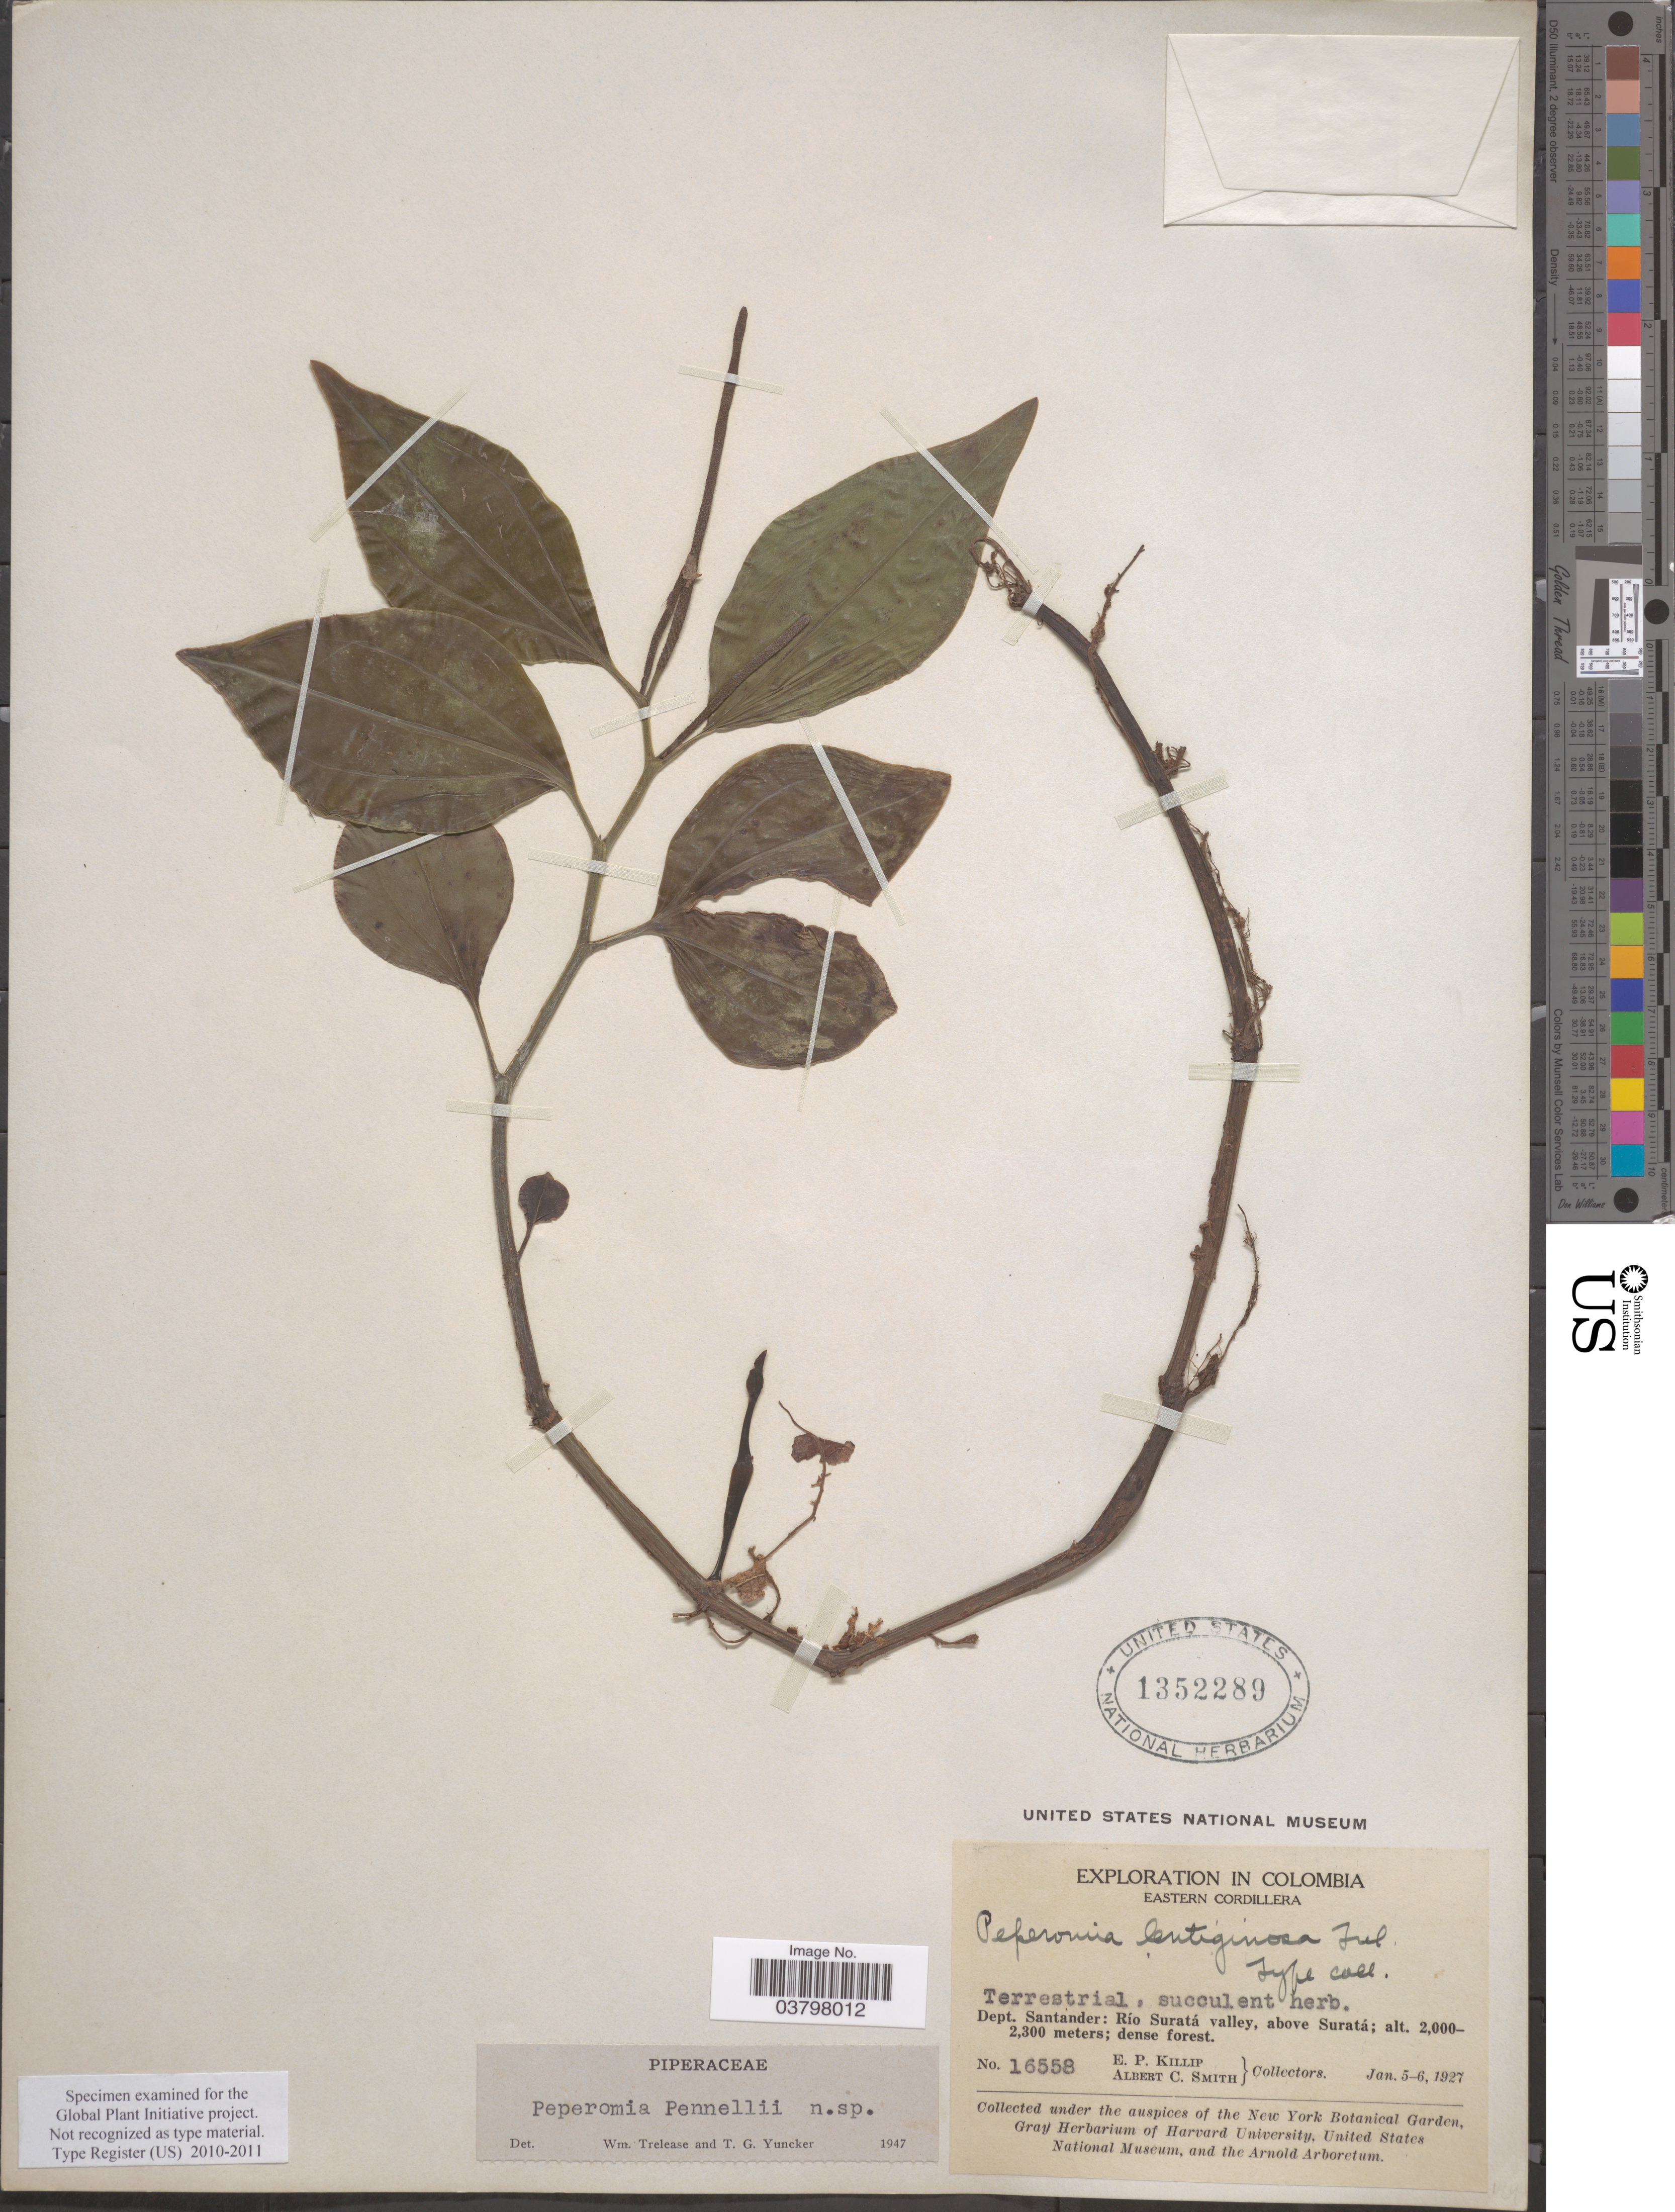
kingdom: Plantae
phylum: Tracheophyta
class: Magnoliopsida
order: Piperales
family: Piperaceae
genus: Peperomia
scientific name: Peperomia pennellii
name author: Trel. & Yunck.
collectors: E. P. Killip & A. C. Smith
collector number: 16558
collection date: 1927-01-05/1927-01-06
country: Colombia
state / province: Santander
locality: Eastern Cordillera. Dept. Santander: Río Suratá valley, above Suratá.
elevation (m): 2000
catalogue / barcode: US 1352289